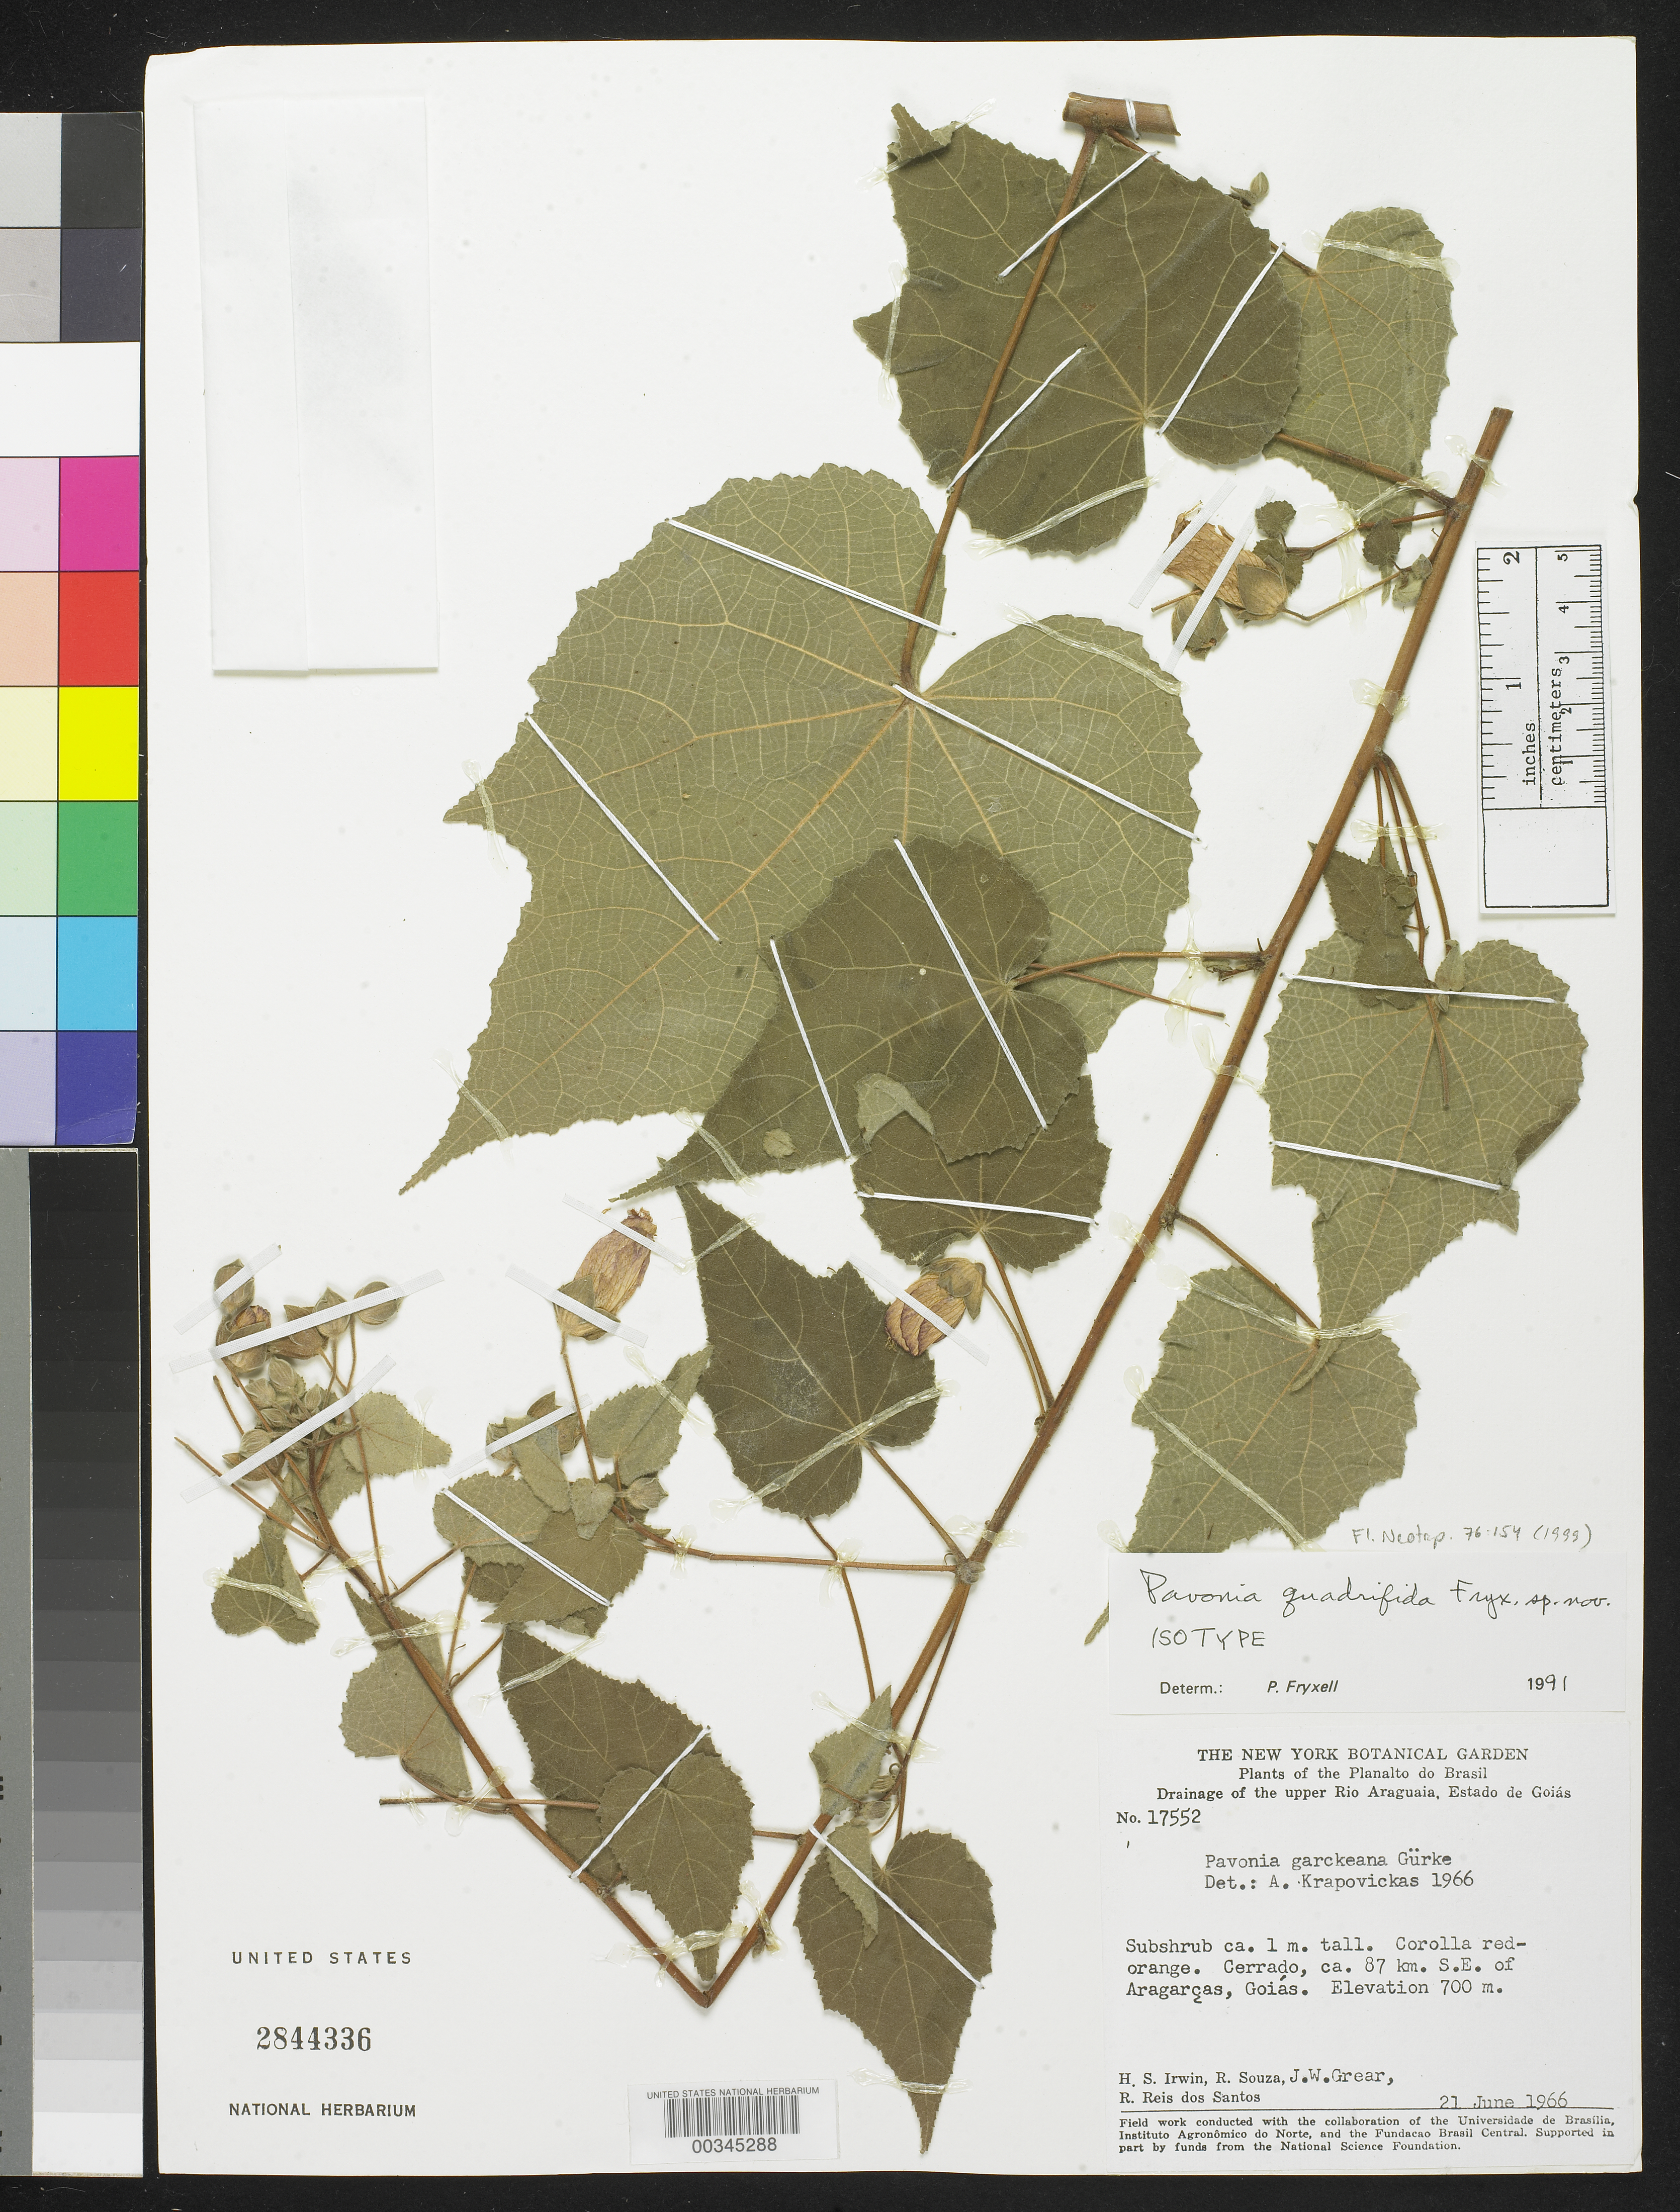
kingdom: Plantae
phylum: Tracheophyta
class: Magnoliopsida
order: Malvales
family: Malvaceae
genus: Pavonia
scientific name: Pavonia quadrifida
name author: Fryxell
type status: Isotype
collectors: H. Irwin, R. Souza, J. W. Grear & R. G. P. Santos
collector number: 17552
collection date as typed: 21 Jun 1966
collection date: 1966-06-21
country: Brazil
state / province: Goiás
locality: Cerrado, ca. 87 km SE of Aragarcas, drainage of the upper Rio Araguaia.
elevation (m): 700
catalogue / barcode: US 2844336